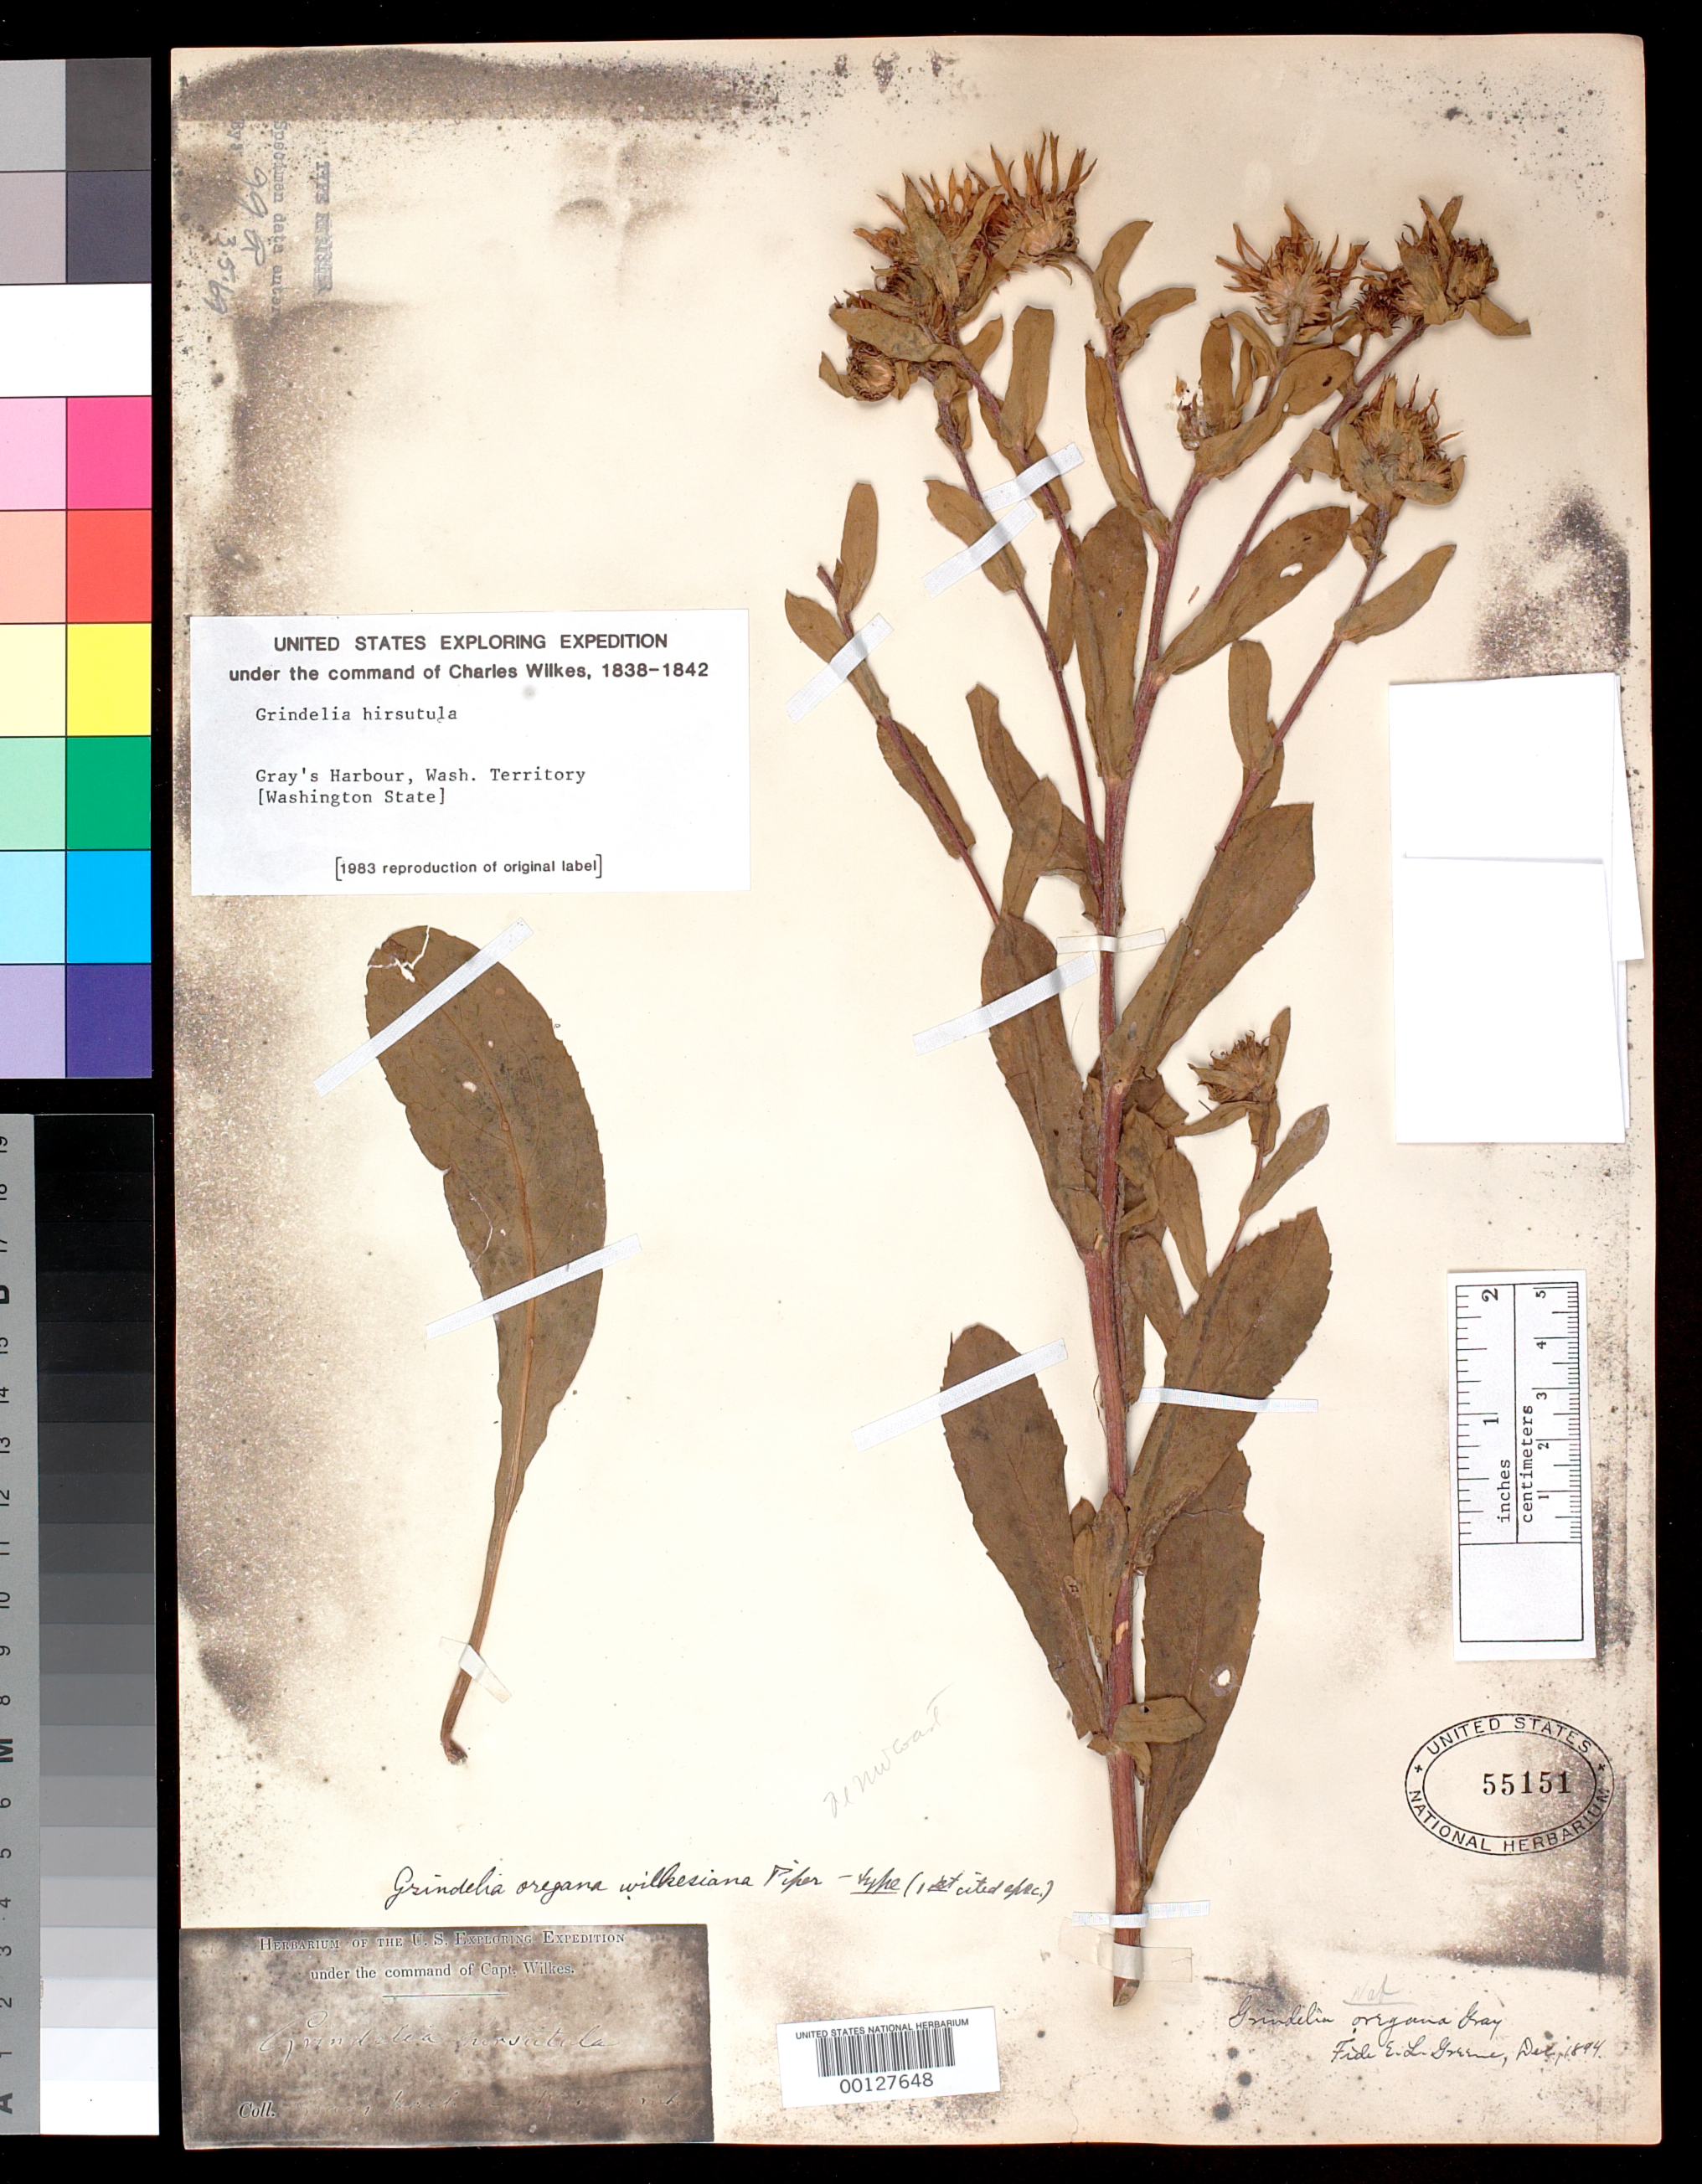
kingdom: Plantae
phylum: Tracheophyta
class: Magnoliopsida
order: Asterales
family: Asteraceae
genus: Grindelia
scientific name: Grindelia oregana f. wilkesiana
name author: Piper in Piper & Beattie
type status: Holotype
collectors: Wilkes Explor. Exped.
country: United States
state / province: Washington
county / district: Grays Harbor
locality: Gray Harbor.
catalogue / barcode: US 55151